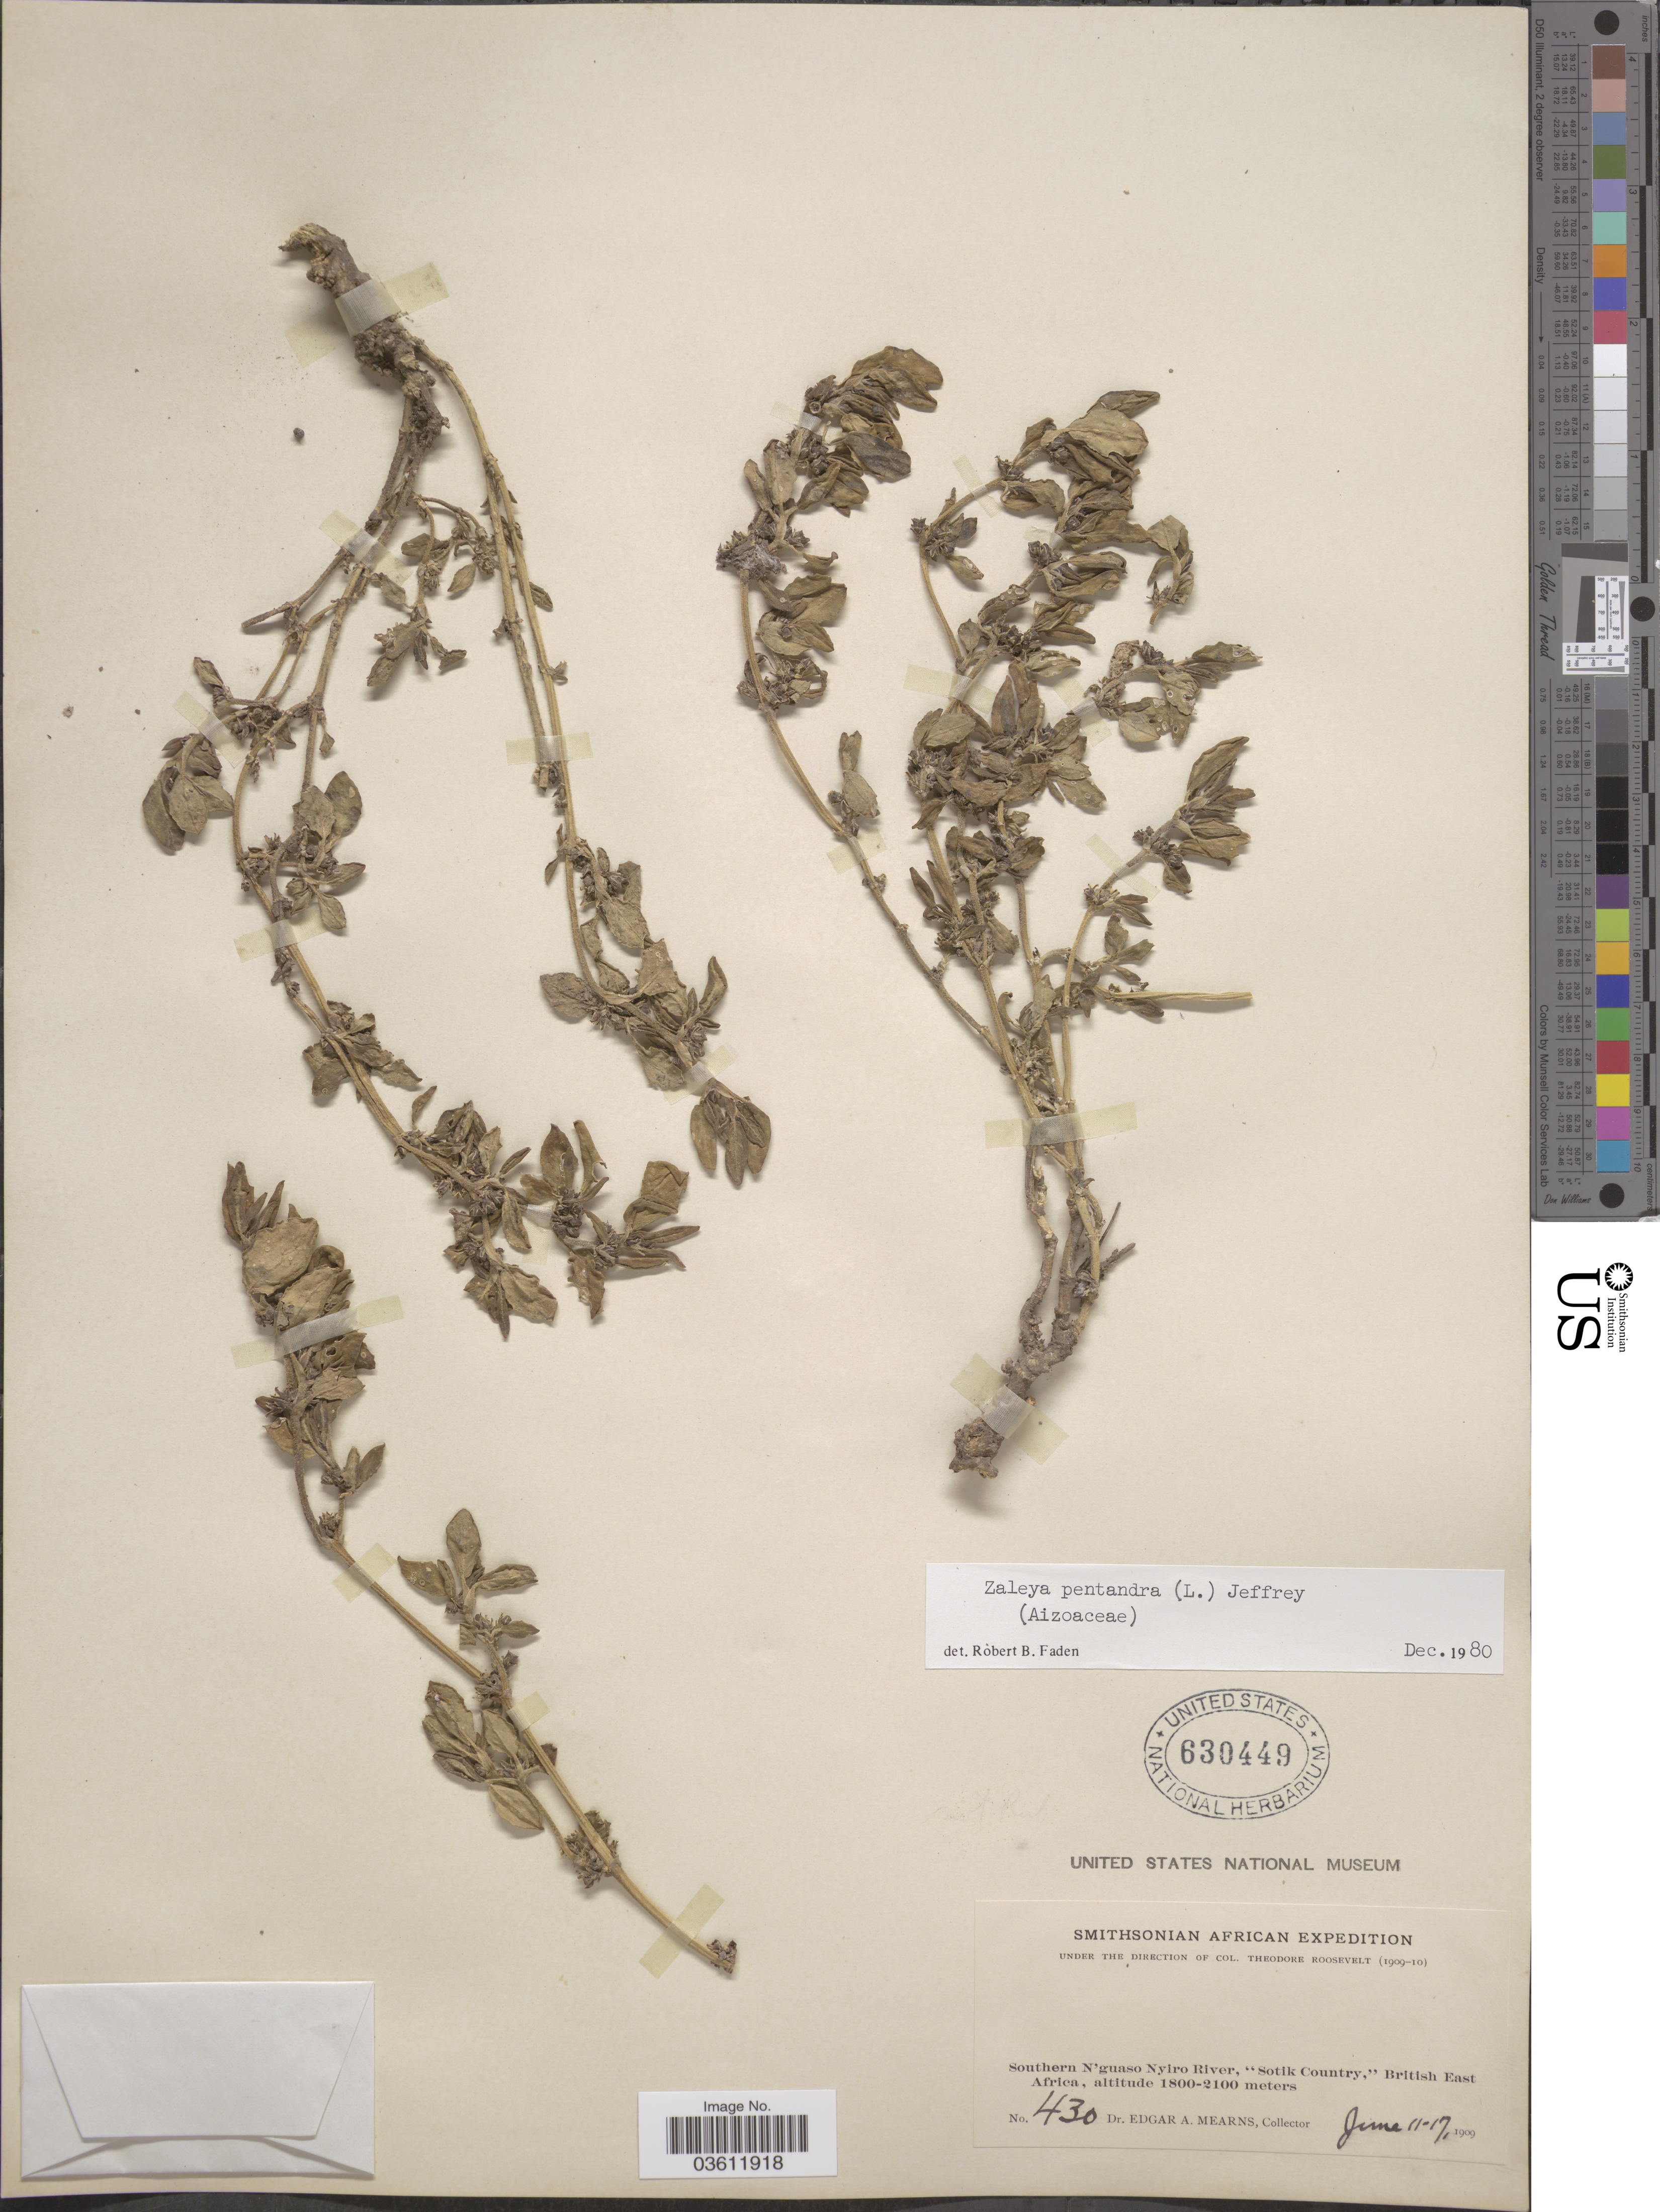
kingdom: Plantae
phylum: Tracheophyta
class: Magnoliopsida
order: Caryophyllales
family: Aizoaceae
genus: Zaleya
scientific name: Zaleya pentandra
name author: (L.) C. Jeffrey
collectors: E. A. Mearns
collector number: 430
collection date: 1909-06-11/1909-06-17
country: Kenya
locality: Southern N'guaso Nyiro River, "Sotik Country," British East Africa.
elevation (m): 1800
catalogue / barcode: US 630449